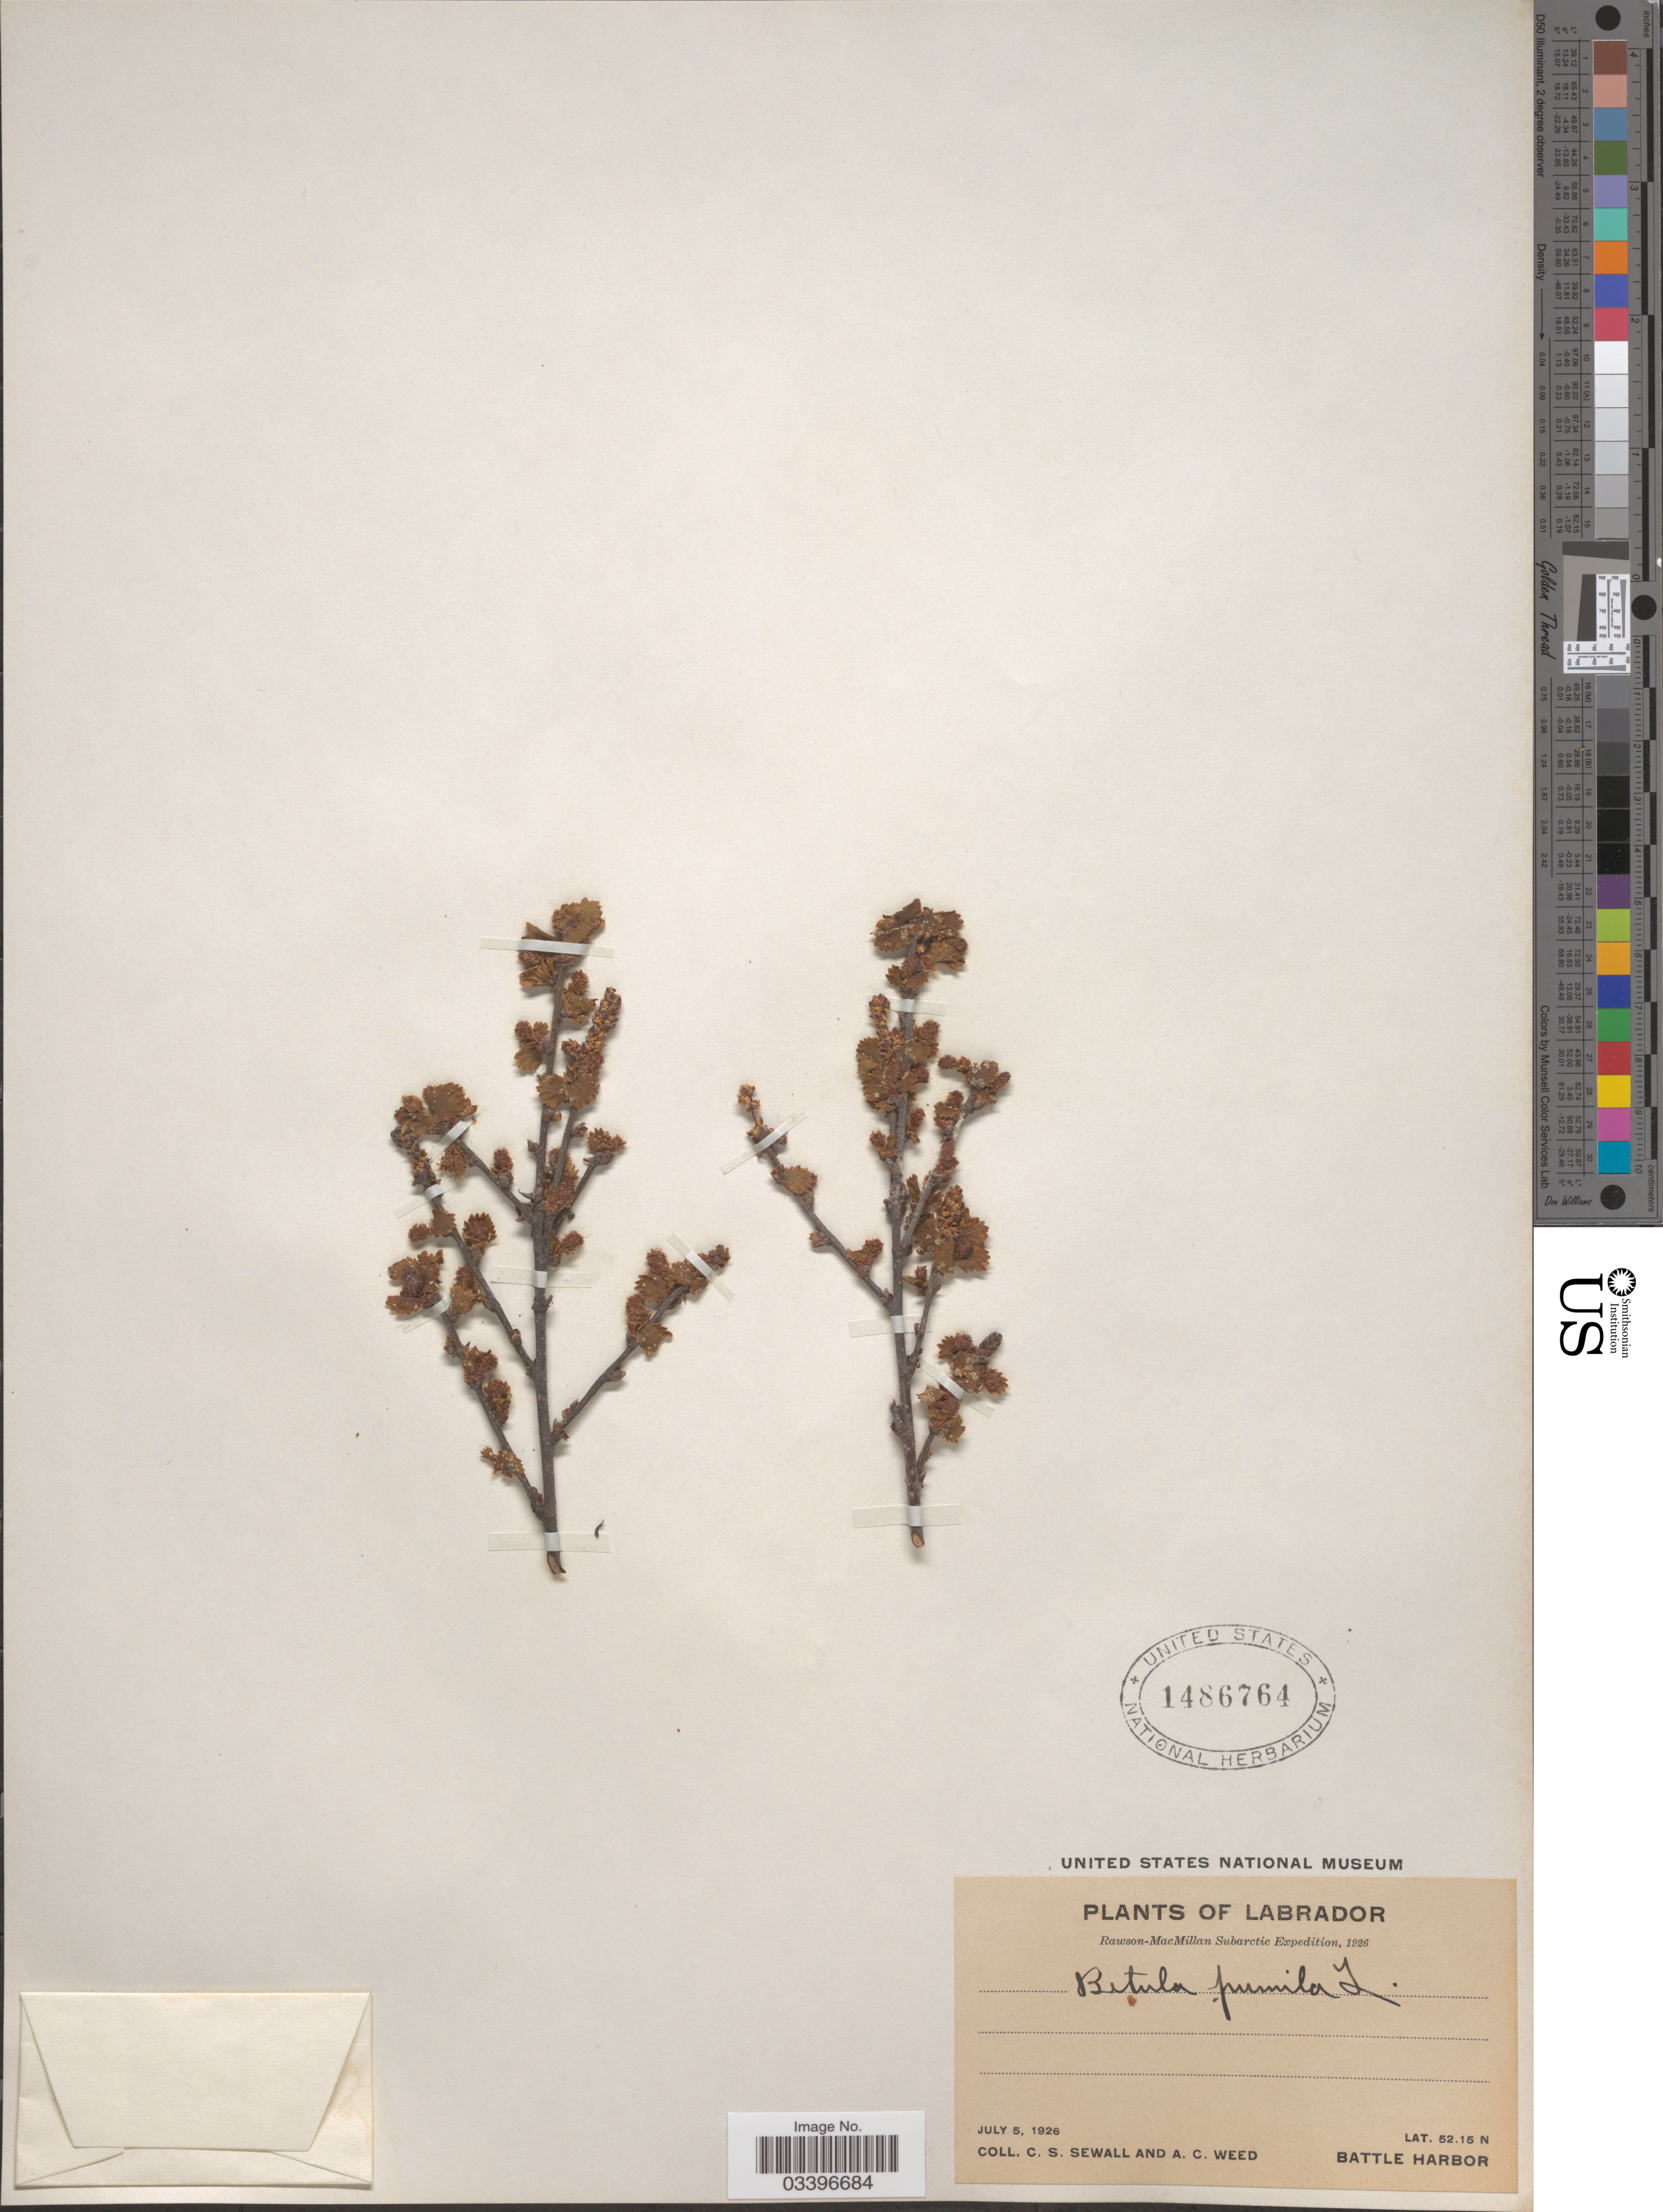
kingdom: Plantae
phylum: Tracheophyta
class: Magnoliopsida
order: Fagales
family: Betulaceae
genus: Betula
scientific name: Betula pumila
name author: L.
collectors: C. Sewall & A. Weed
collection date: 1926-07-05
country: Canada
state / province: Newfoundland and Labrador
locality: Labrador. Battle Harbor.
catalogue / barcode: US 1486764